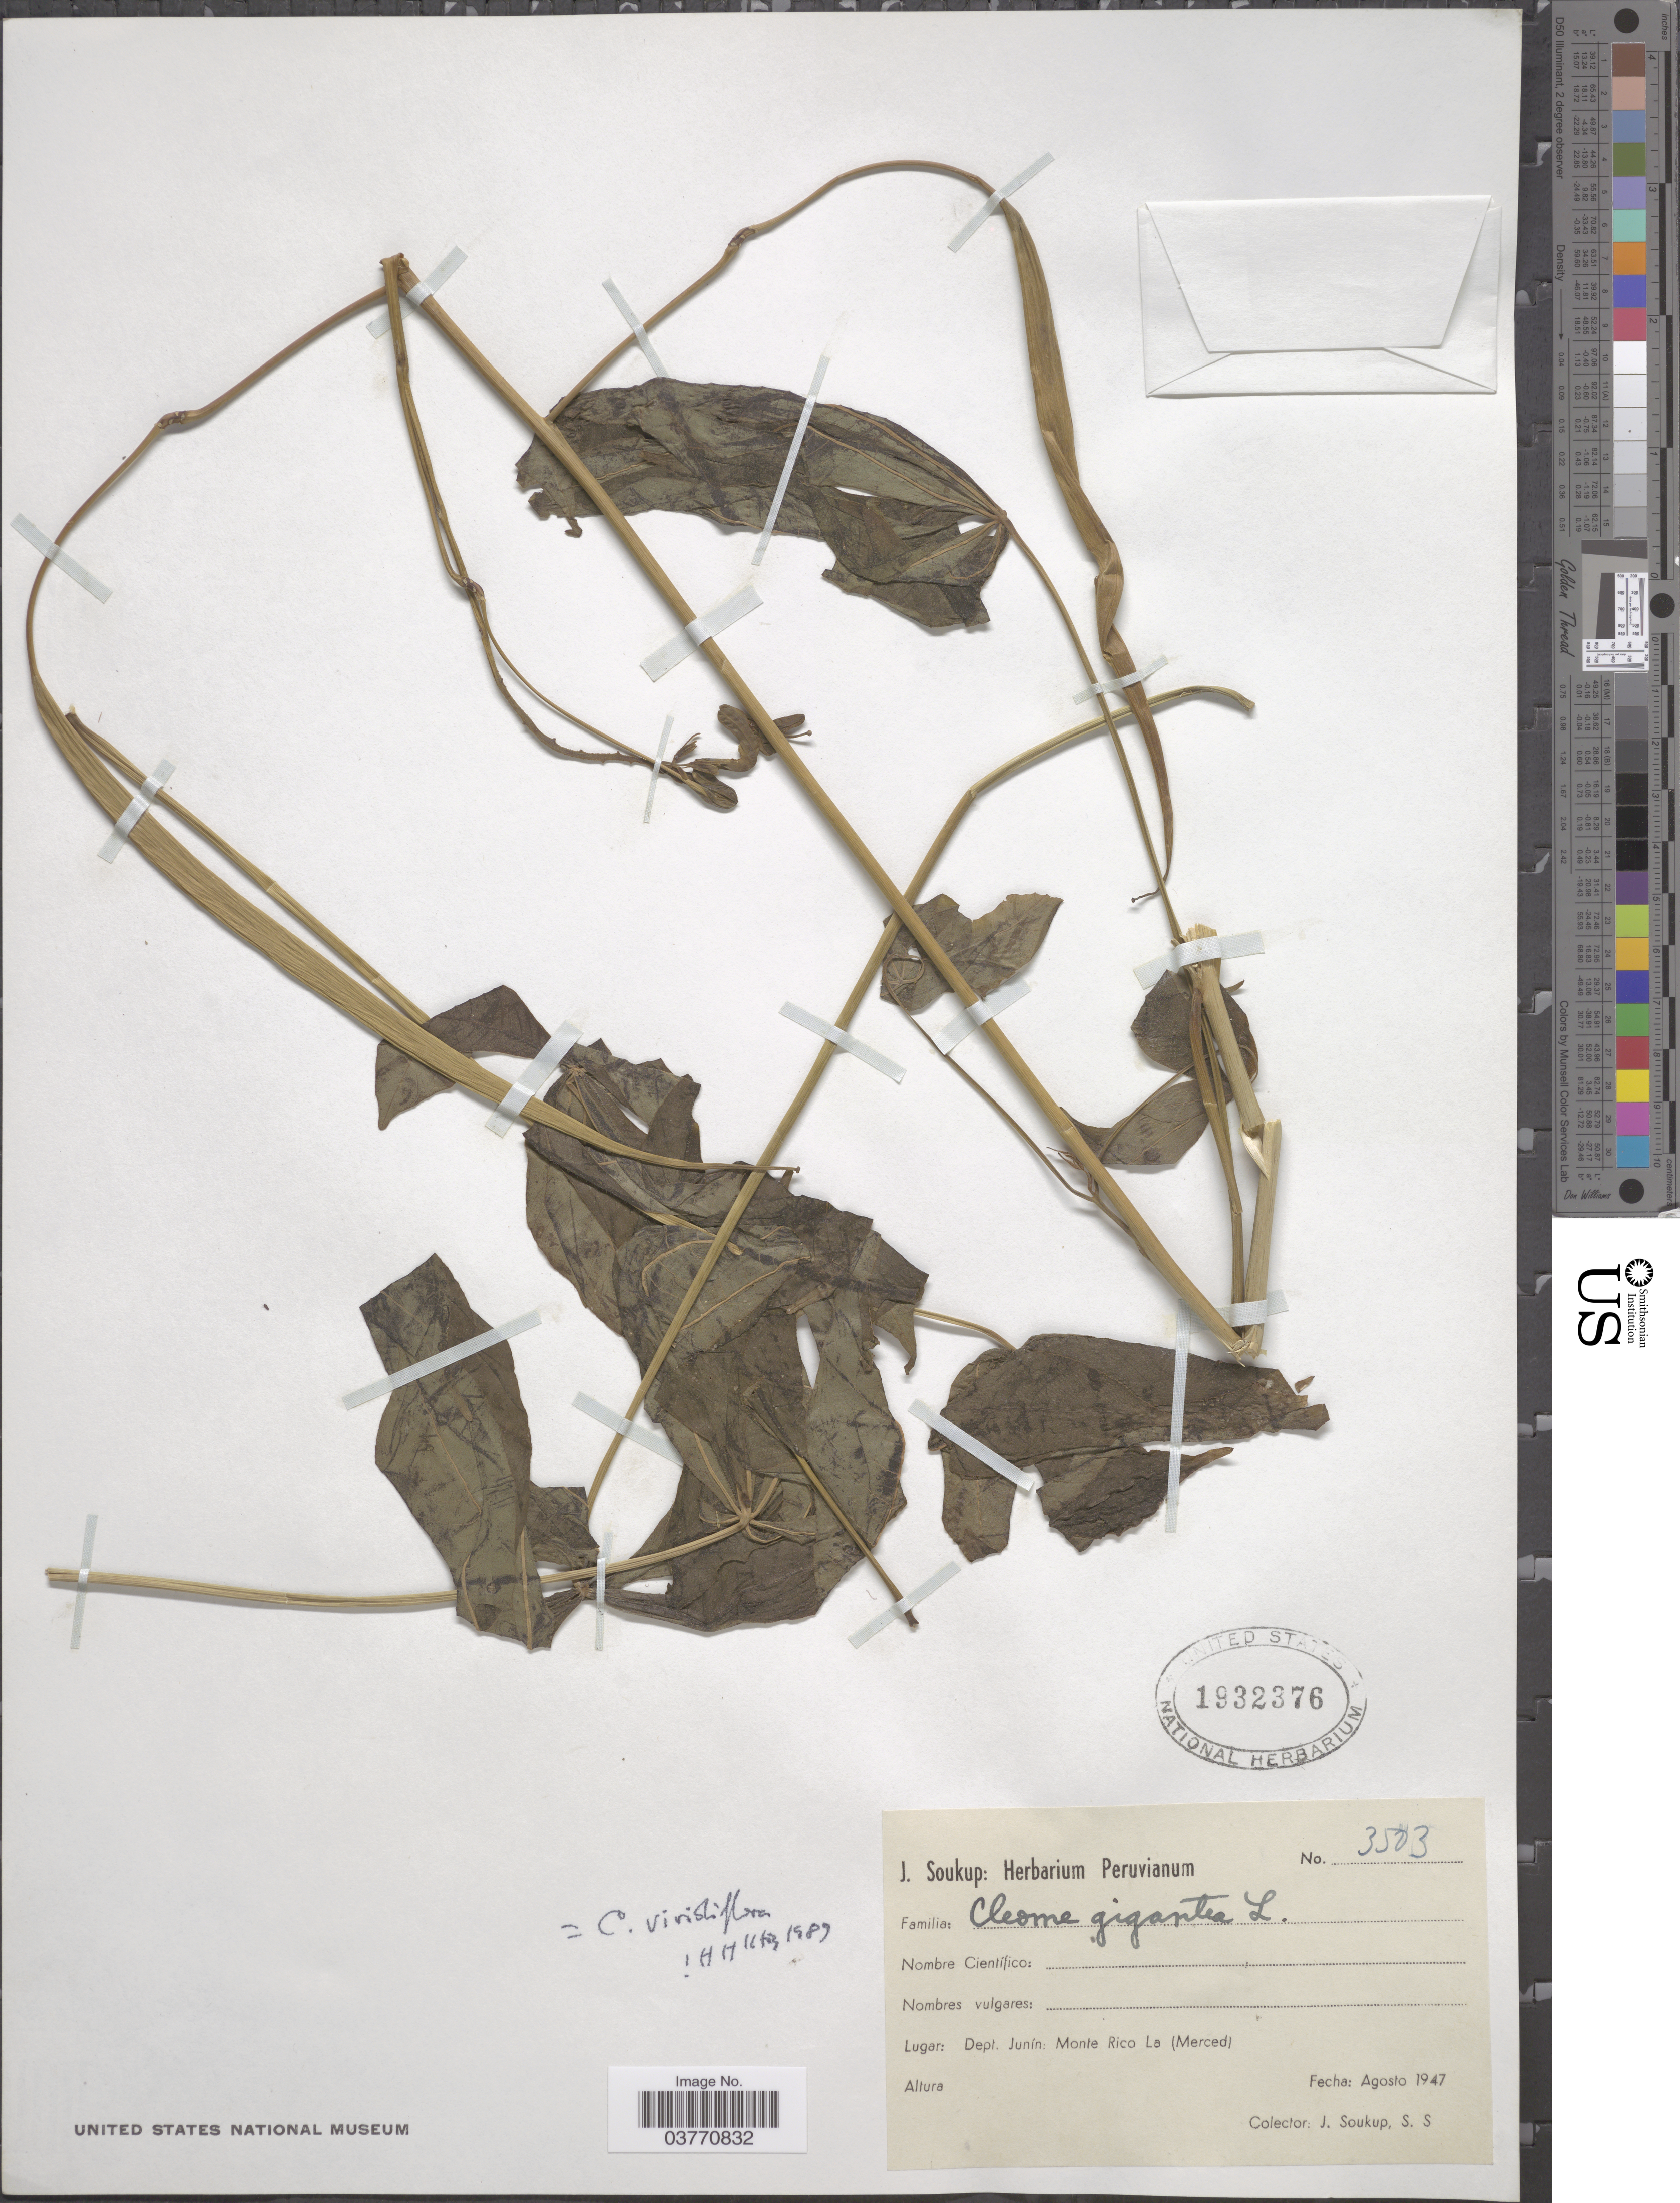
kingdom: Plantae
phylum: Tracheophyta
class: Magnoliopsida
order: Brassicales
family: Cleomaceae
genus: Melidiscus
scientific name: Melidiscus gigantea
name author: (L.) Raf.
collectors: J. Soukup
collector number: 3503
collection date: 1947-08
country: Peru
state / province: Junín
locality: Dept. Junín: Monte Rico la (Merced).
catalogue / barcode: US 1932376